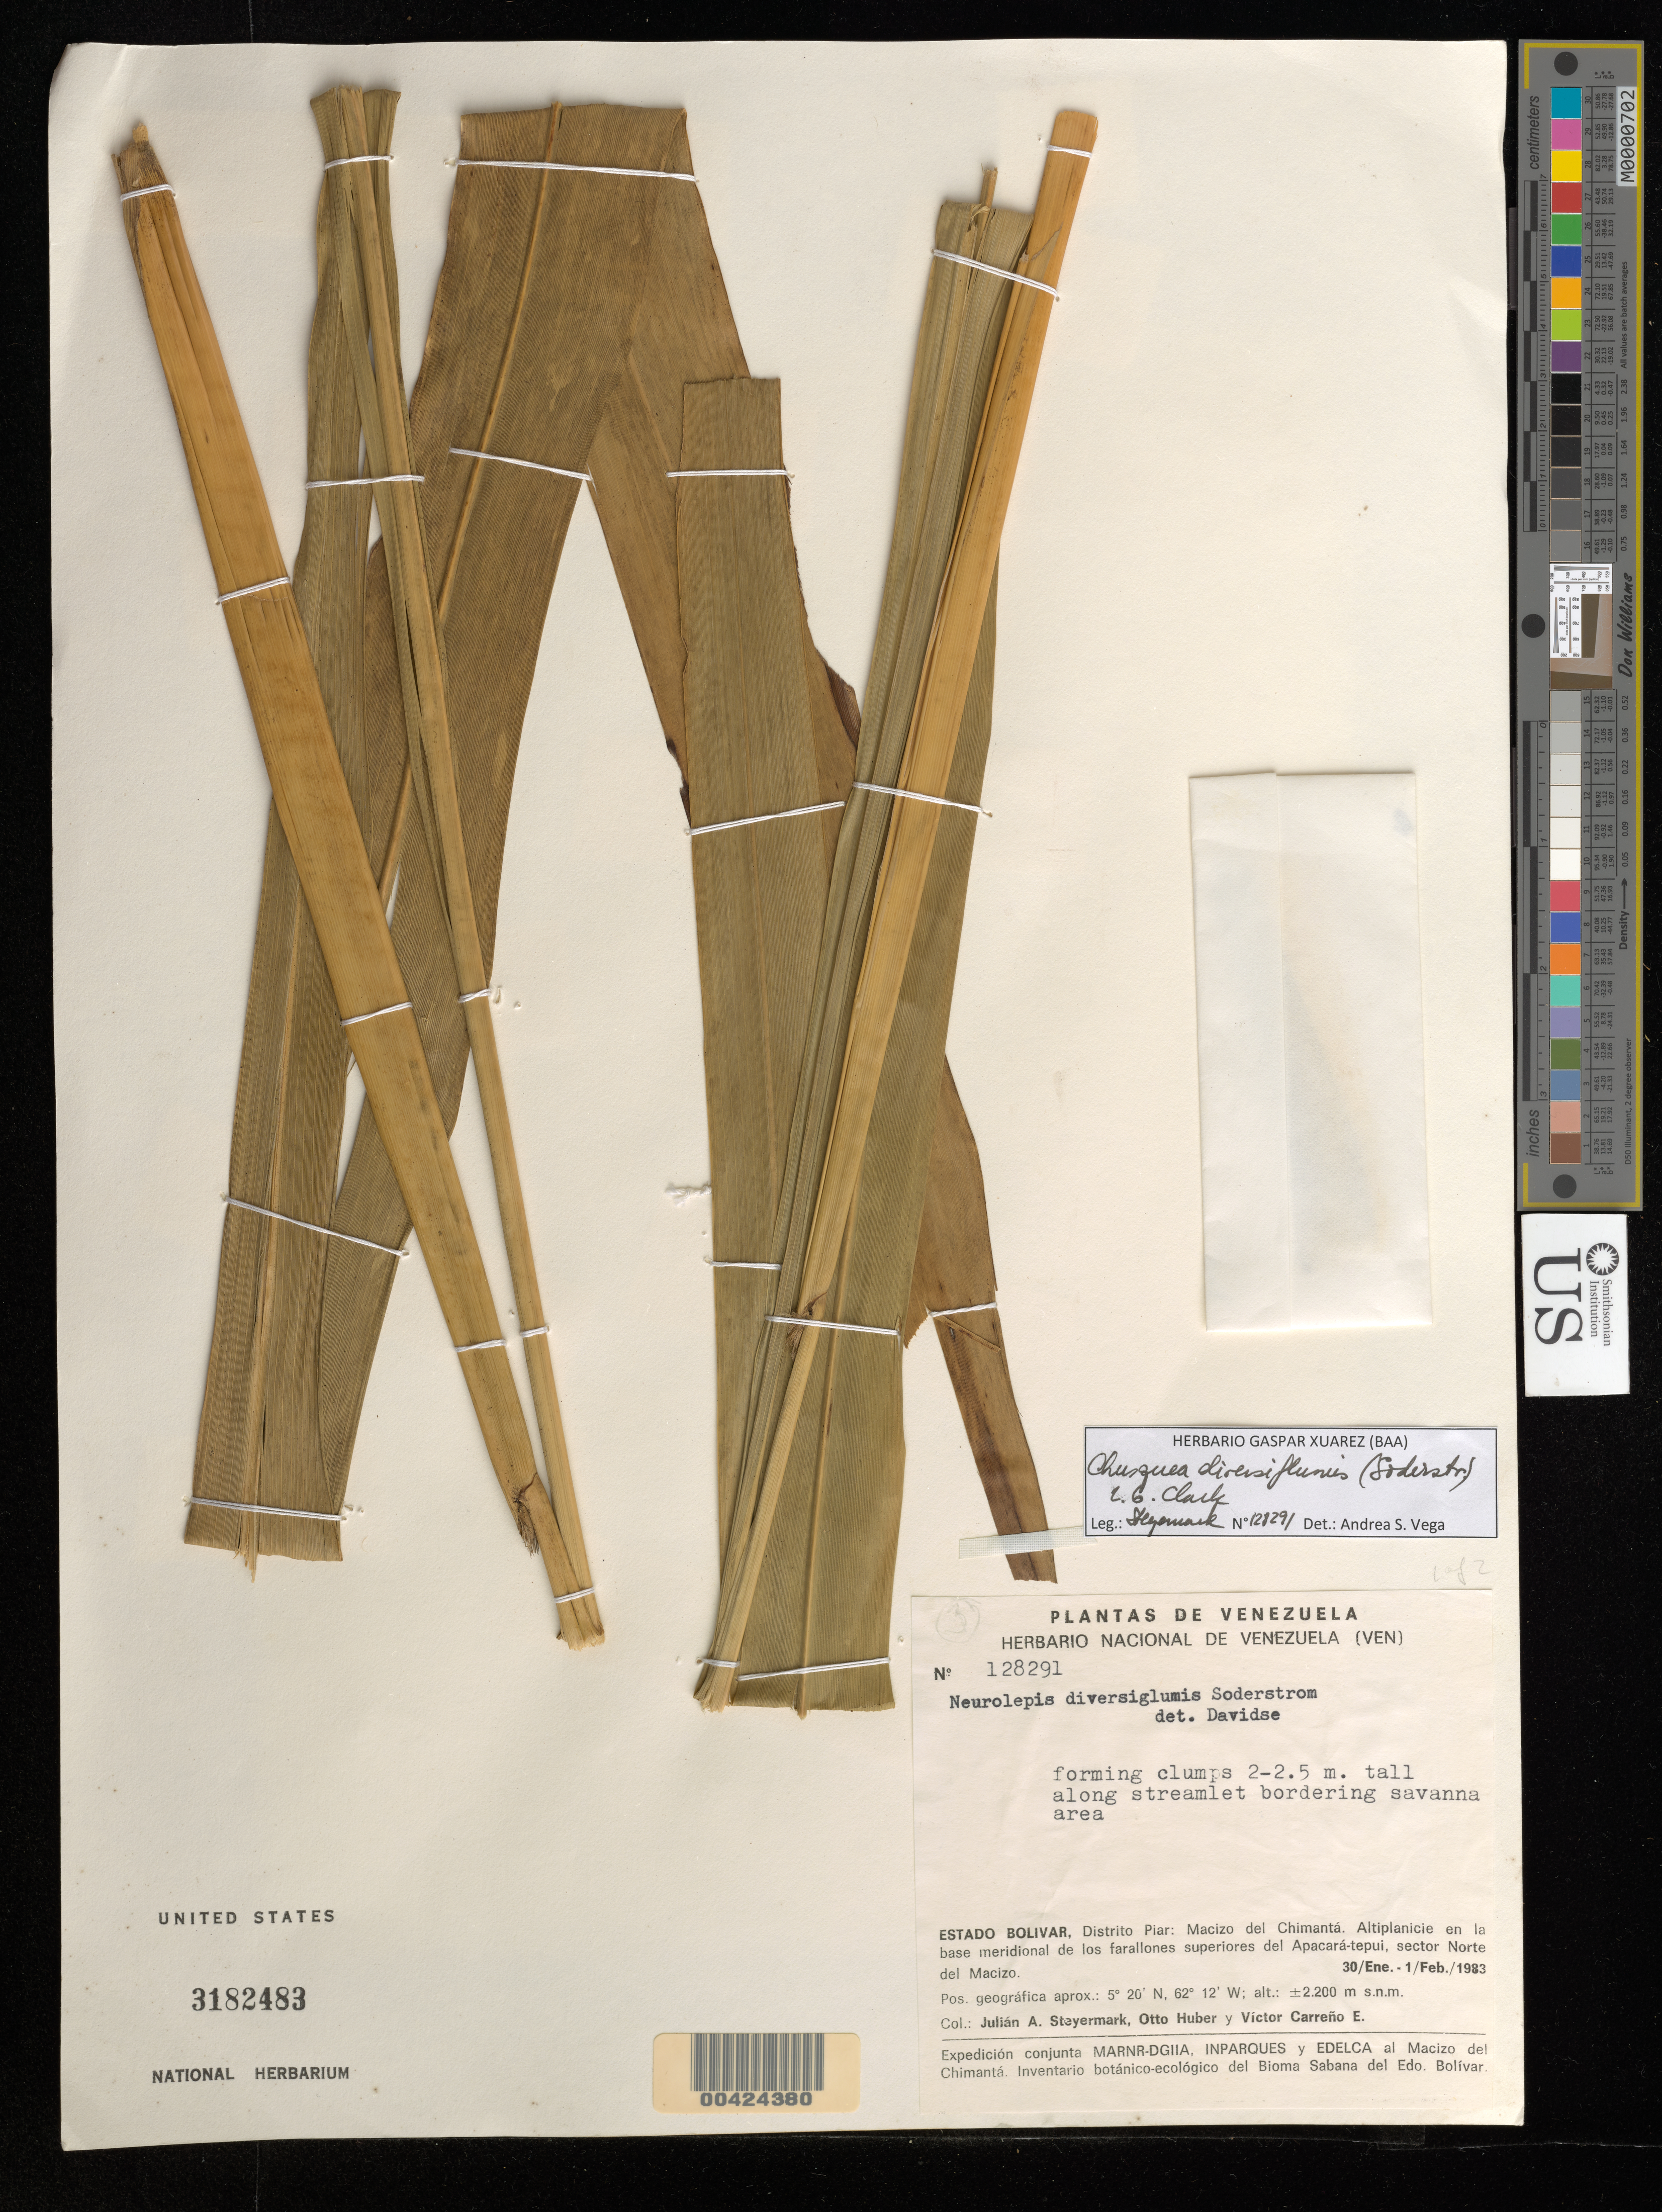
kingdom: Plantae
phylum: Tracheophyta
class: Liliopsida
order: Poales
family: Poaceae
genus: Chusquea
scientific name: Chusquea diversiglumis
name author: (Soderstr.) L.G. Clark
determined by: Vega, A. S.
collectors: J. Steyermark, O. Huber & V. Carreño E.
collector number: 128291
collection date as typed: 30 Jan 1983 to 01 Feb 1983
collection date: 1983-01-30/1983-02-01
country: Venezuela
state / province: Bolivar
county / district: Piar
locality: Macizo del chimanta; apacara-tepui; sector norte del macizo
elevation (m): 2200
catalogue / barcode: US 3182483